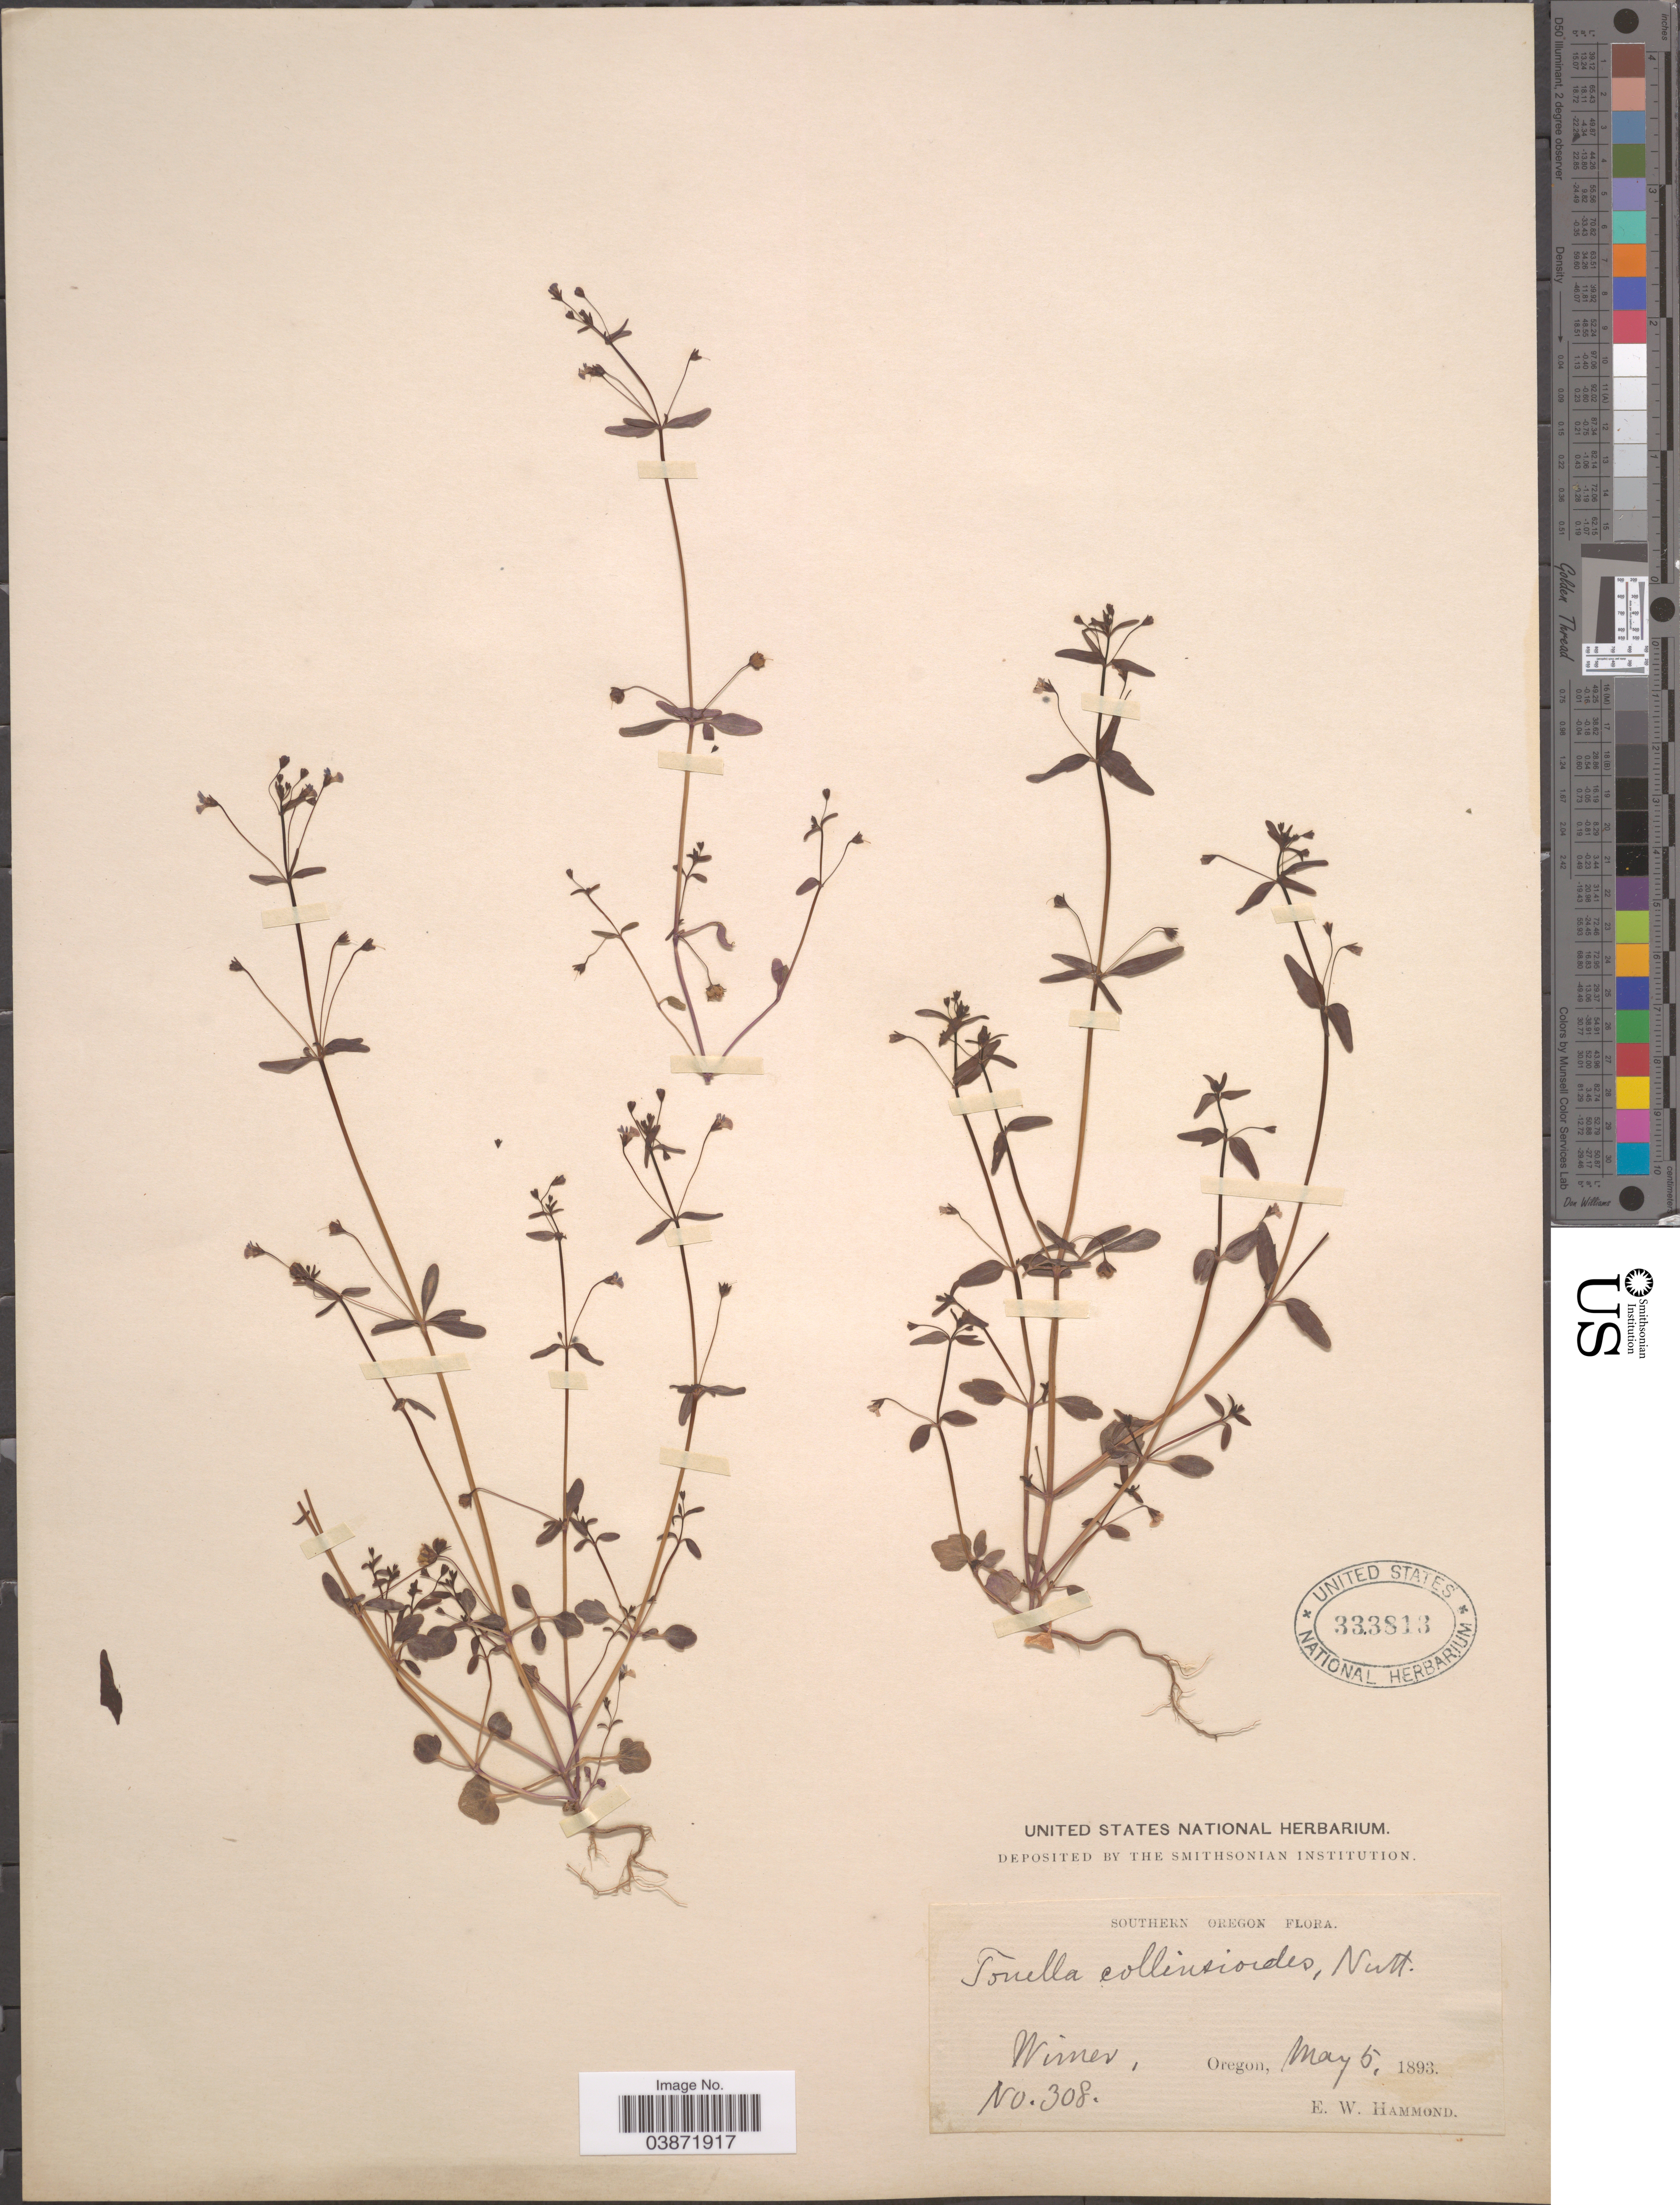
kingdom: Plantae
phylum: Tracheophyta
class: Magnoliopsida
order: Lamiales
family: Plantaginaceae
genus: Tonella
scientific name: Tonella collinsioides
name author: Nutt. ex A. Gray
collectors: E. Hammond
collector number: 308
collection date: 1893-05-05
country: United States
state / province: Oregon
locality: Southern Oregon. Wimer.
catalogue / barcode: US 333813